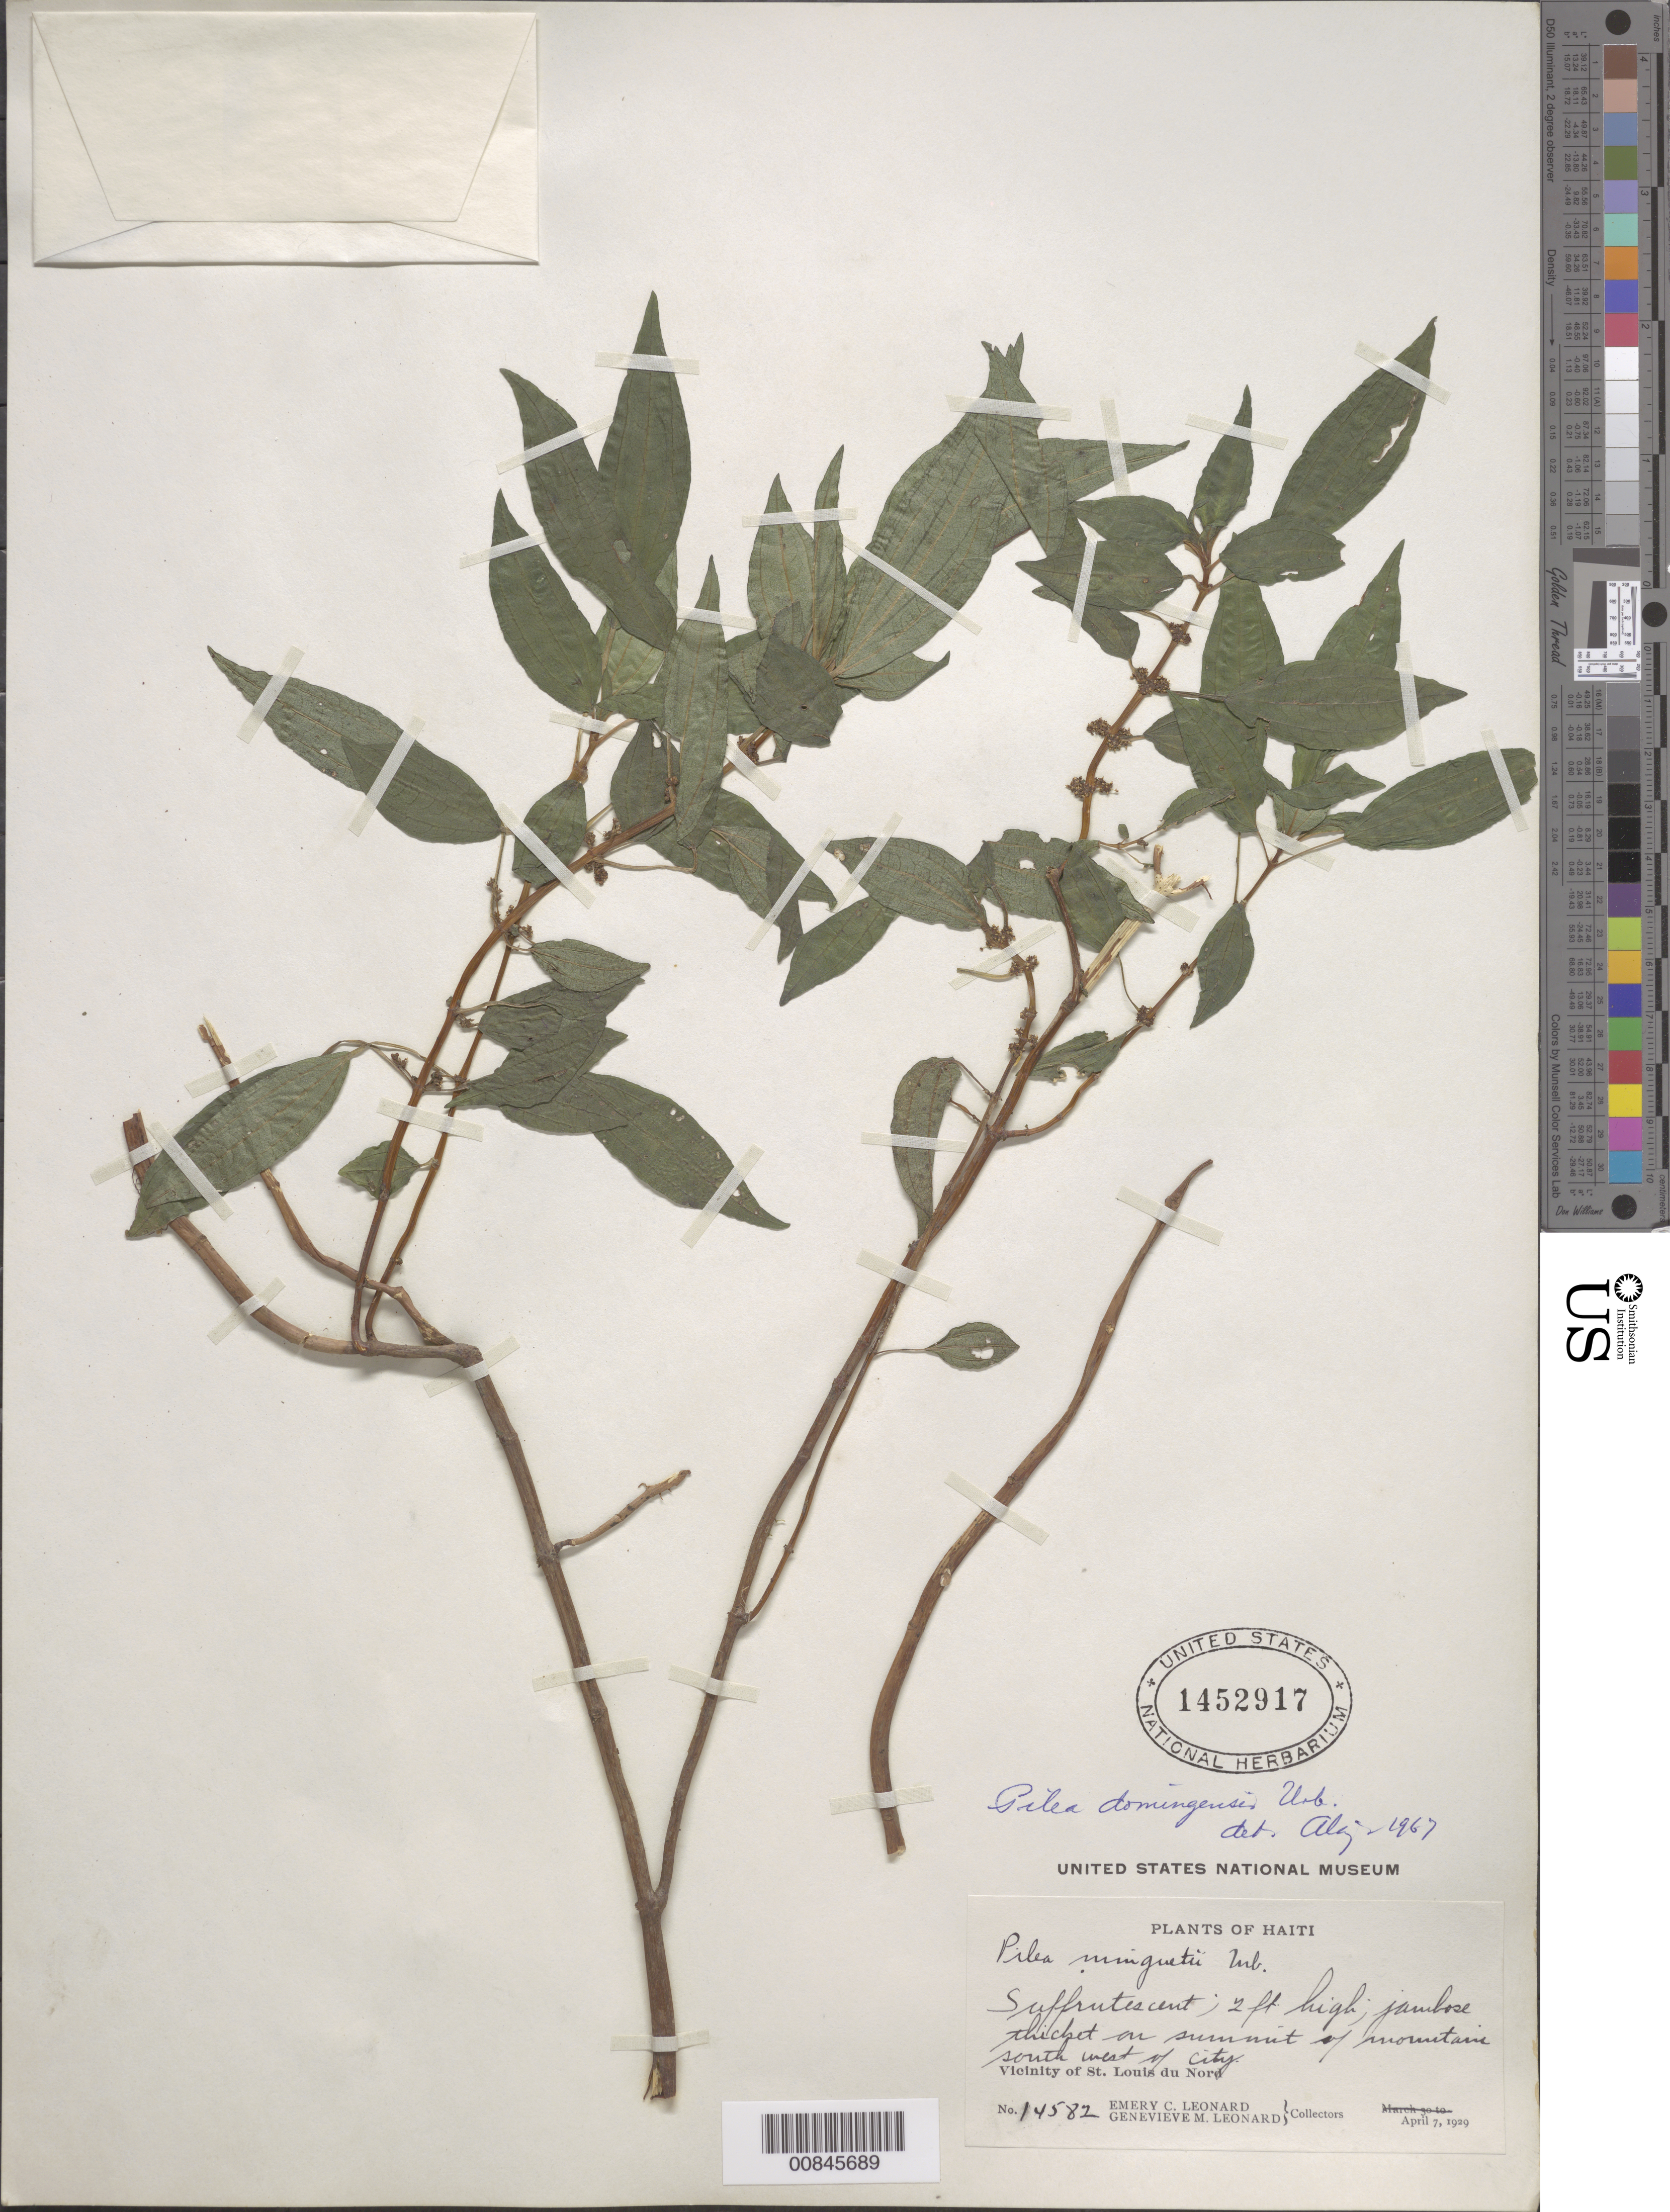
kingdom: Plantae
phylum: Tracheophyta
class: Magnoliopsida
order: Rosales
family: Urticaceae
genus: Pilea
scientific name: Pilea domingensis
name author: Urb.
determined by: Liogier, Alain H.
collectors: E. C. Leonard & G. M. Leonard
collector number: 14582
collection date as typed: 07 Apr 1929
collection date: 1929-04-07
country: Haiti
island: Hispaniola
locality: Vicinity of St. Louis du Nord. Summit of mountain southwest of city.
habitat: In jambos thicket.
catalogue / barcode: US 1452917